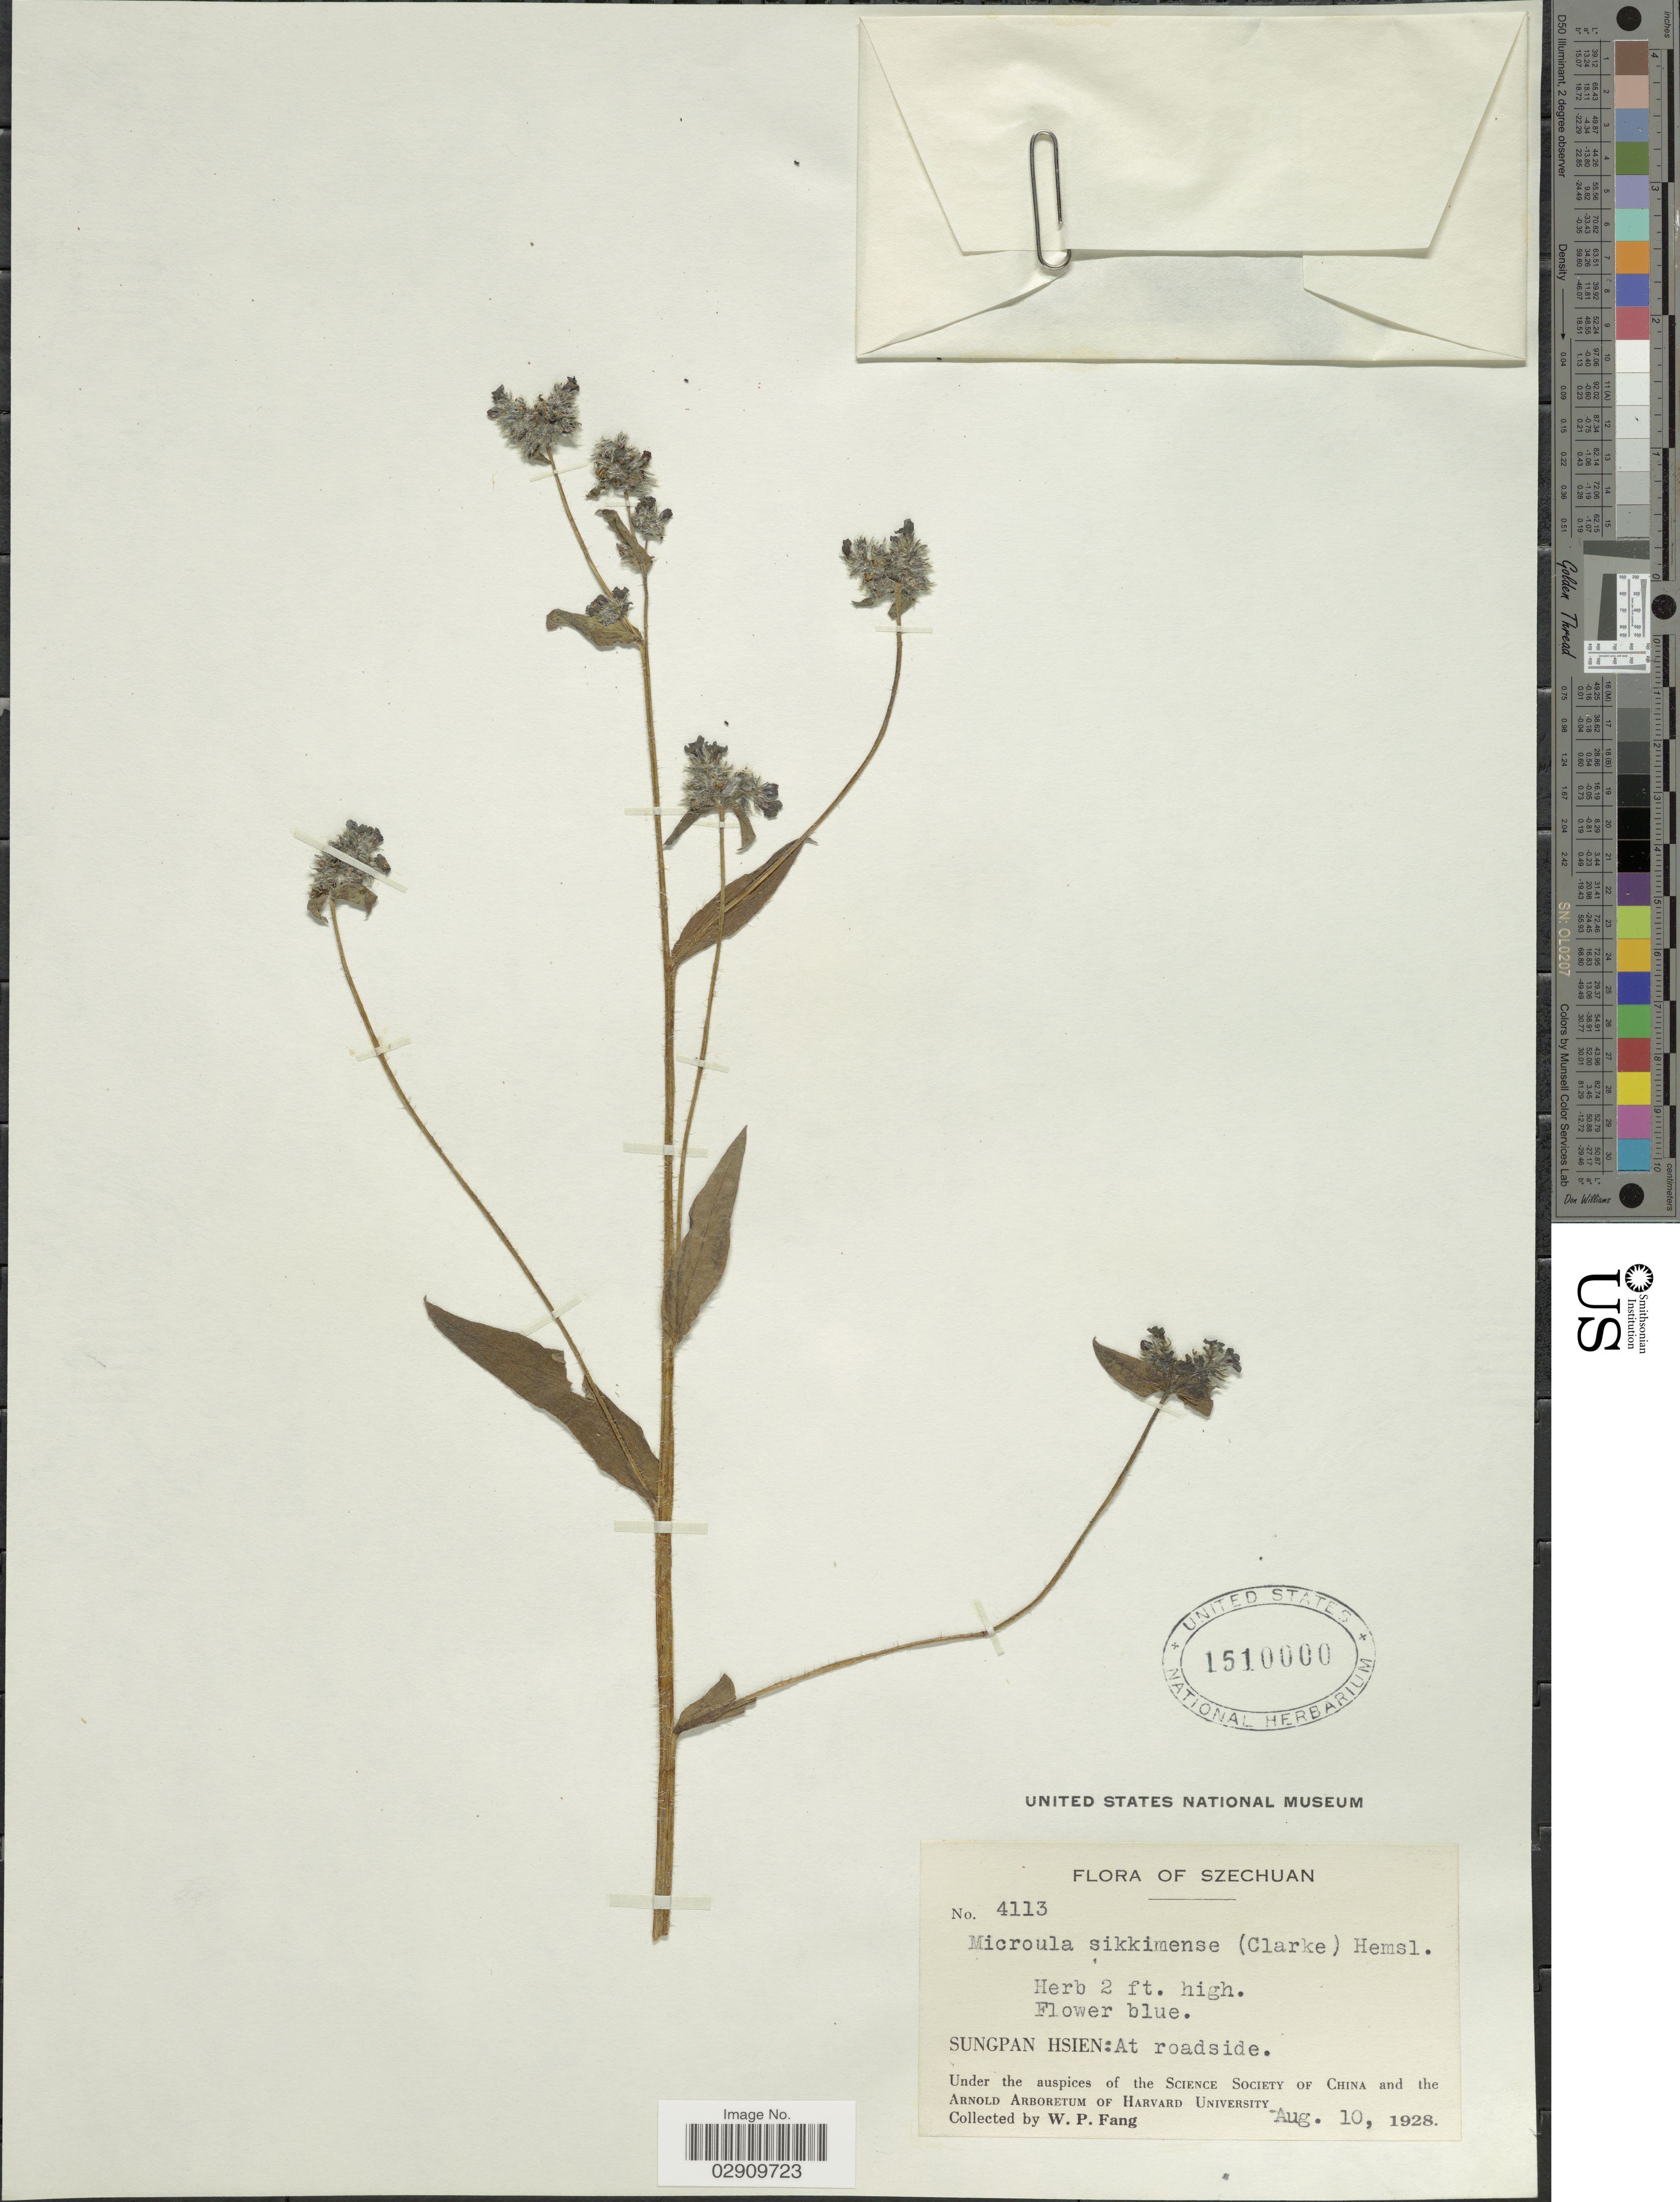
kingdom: Plantae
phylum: Tracheophyta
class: Magnoliopsida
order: Boraginales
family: Boraginaceae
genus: Microula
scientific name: Microula sikkimensis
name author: (C.B. Clarke) Hemsl.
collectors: W. P. Fang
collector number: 4113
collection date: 1928-08-10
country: China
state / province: Sichuan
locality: Szechuan, Sungpan Hsien, At roadside.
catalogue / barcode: US 1510000